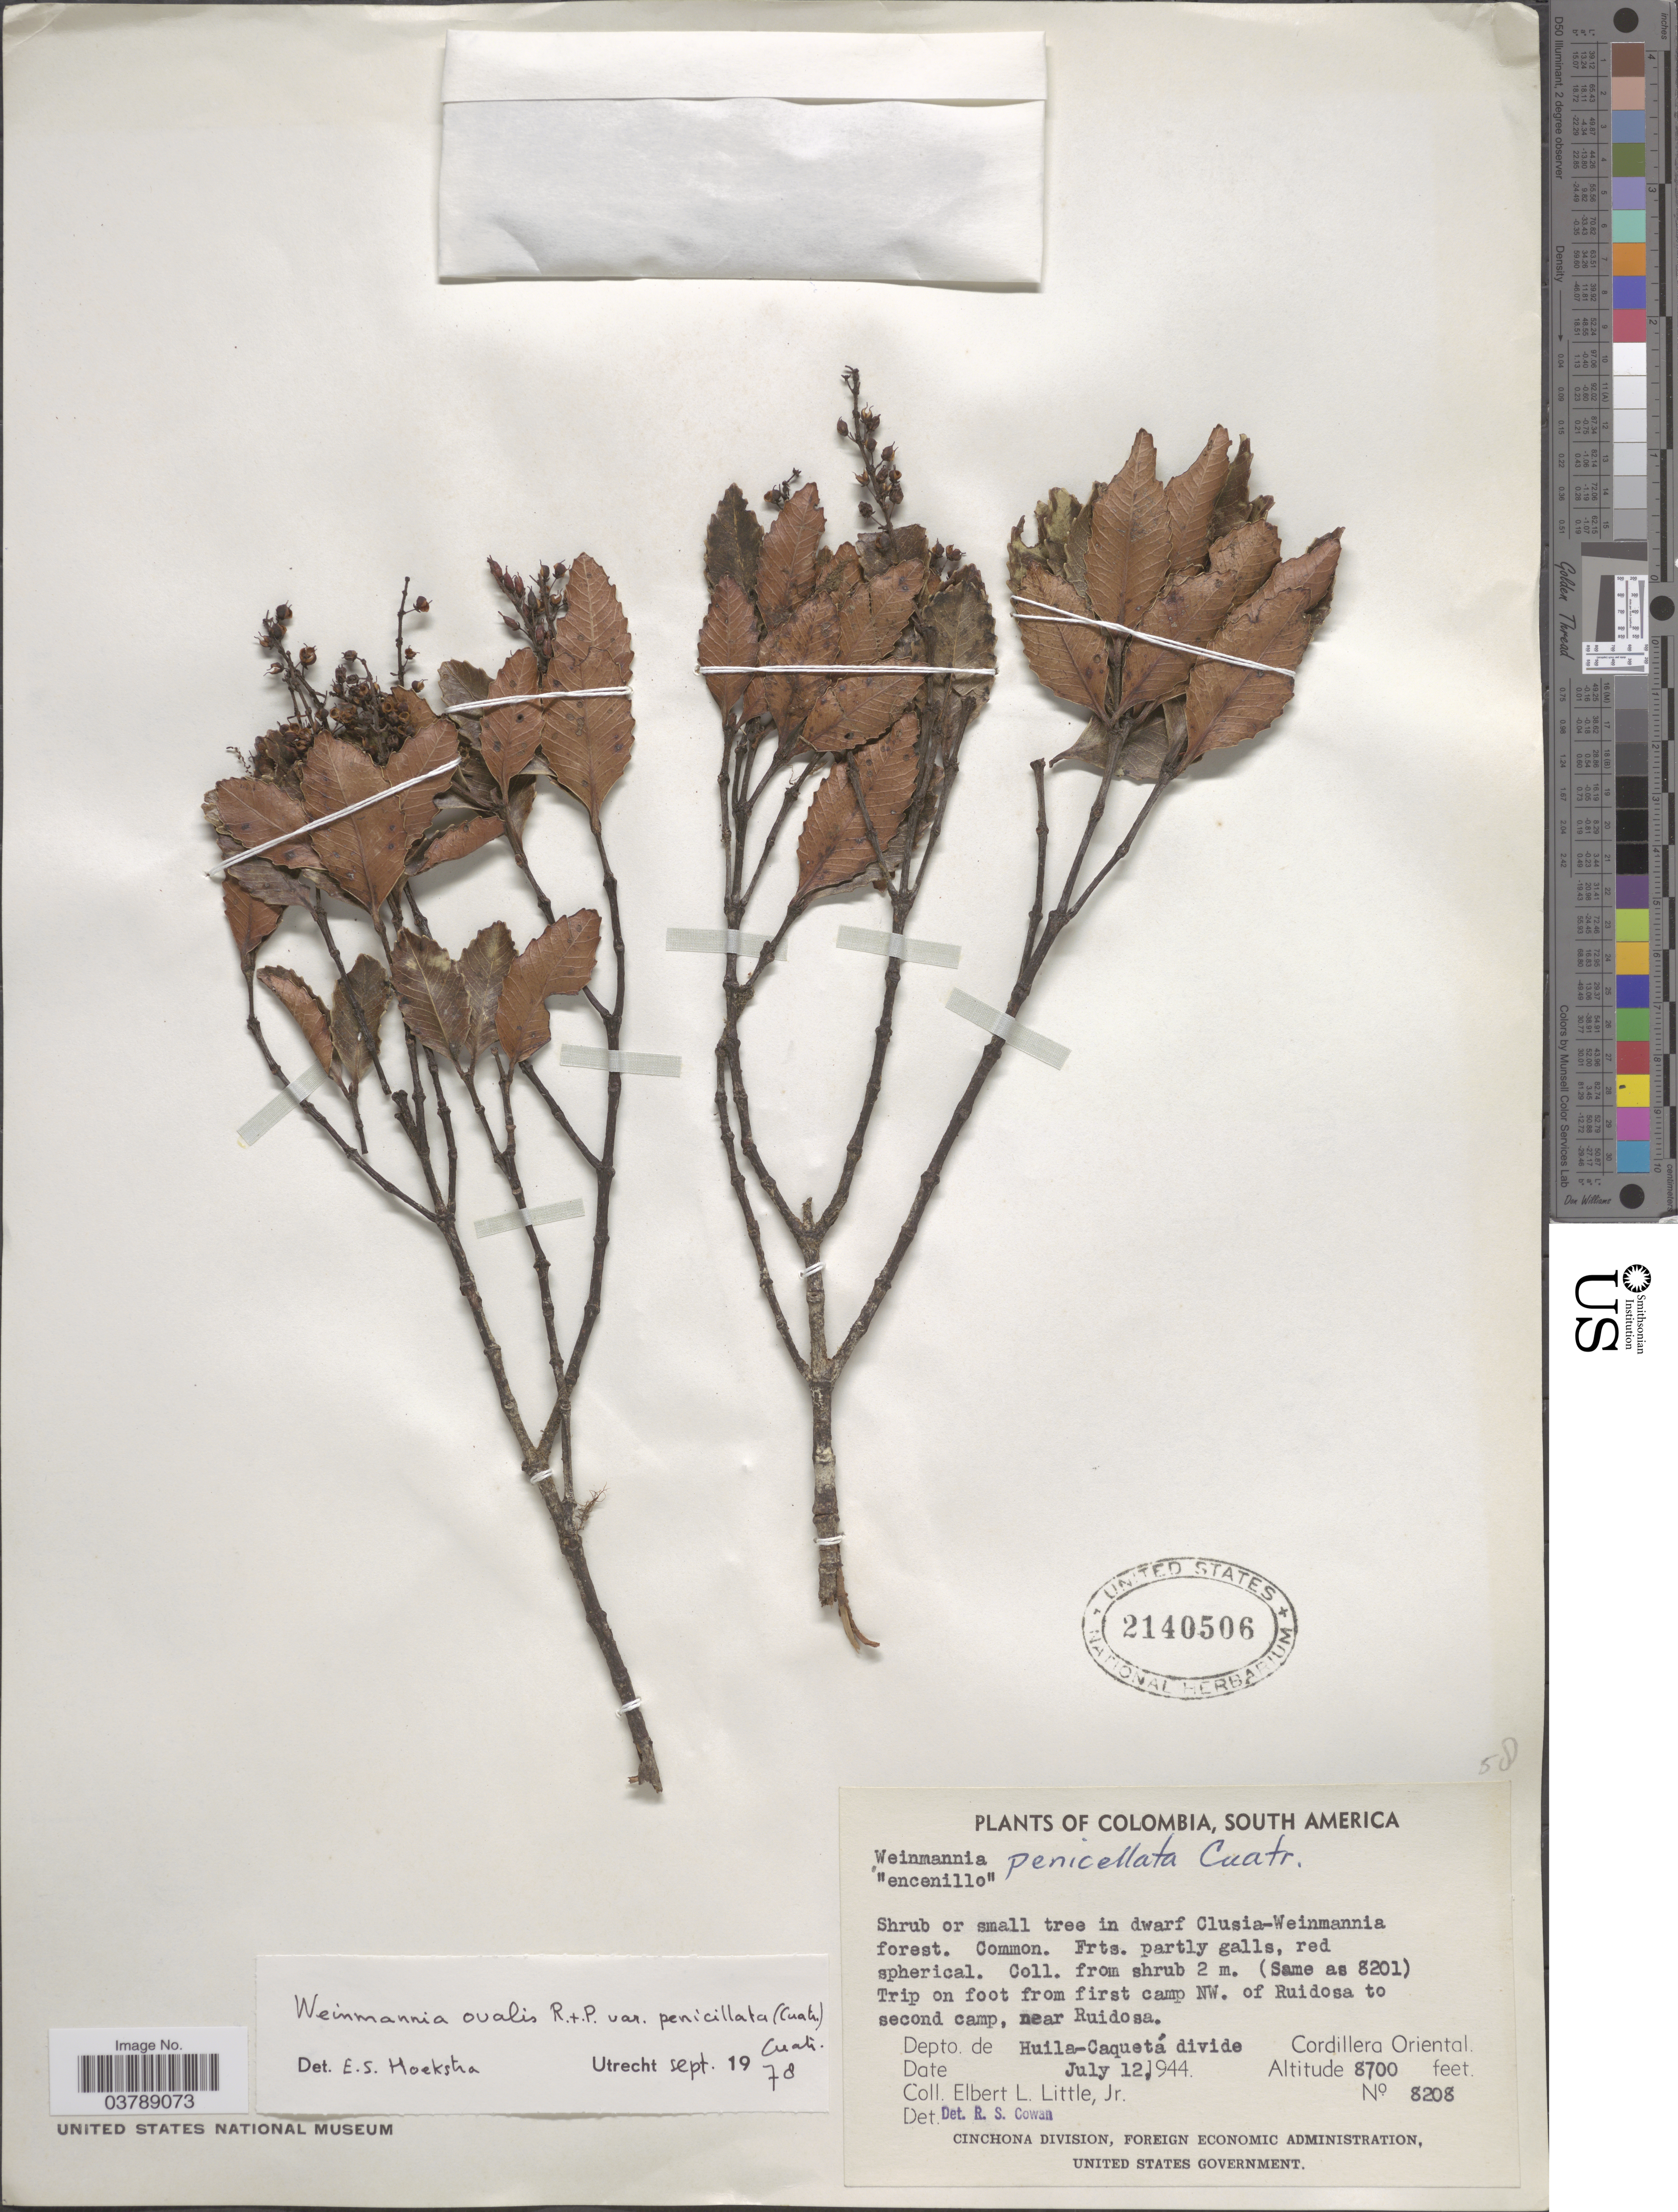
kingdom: Plantae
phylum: Tracheophyta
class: Magnoliopsida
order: Oxalidales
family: Cunoniaceae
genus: Weinmannia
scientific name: Weinmannia elliptica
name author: Kunth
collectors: E. L. Little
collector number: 8208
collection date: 1944-07-12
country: Colombia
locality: Trip on foot from first camp NW. of Ruidosa to second camp, near Ruidosa. Depto. de Huila-Caquetá divide. Cordillera Oriental.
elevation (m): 2652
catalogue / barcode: US 2140506